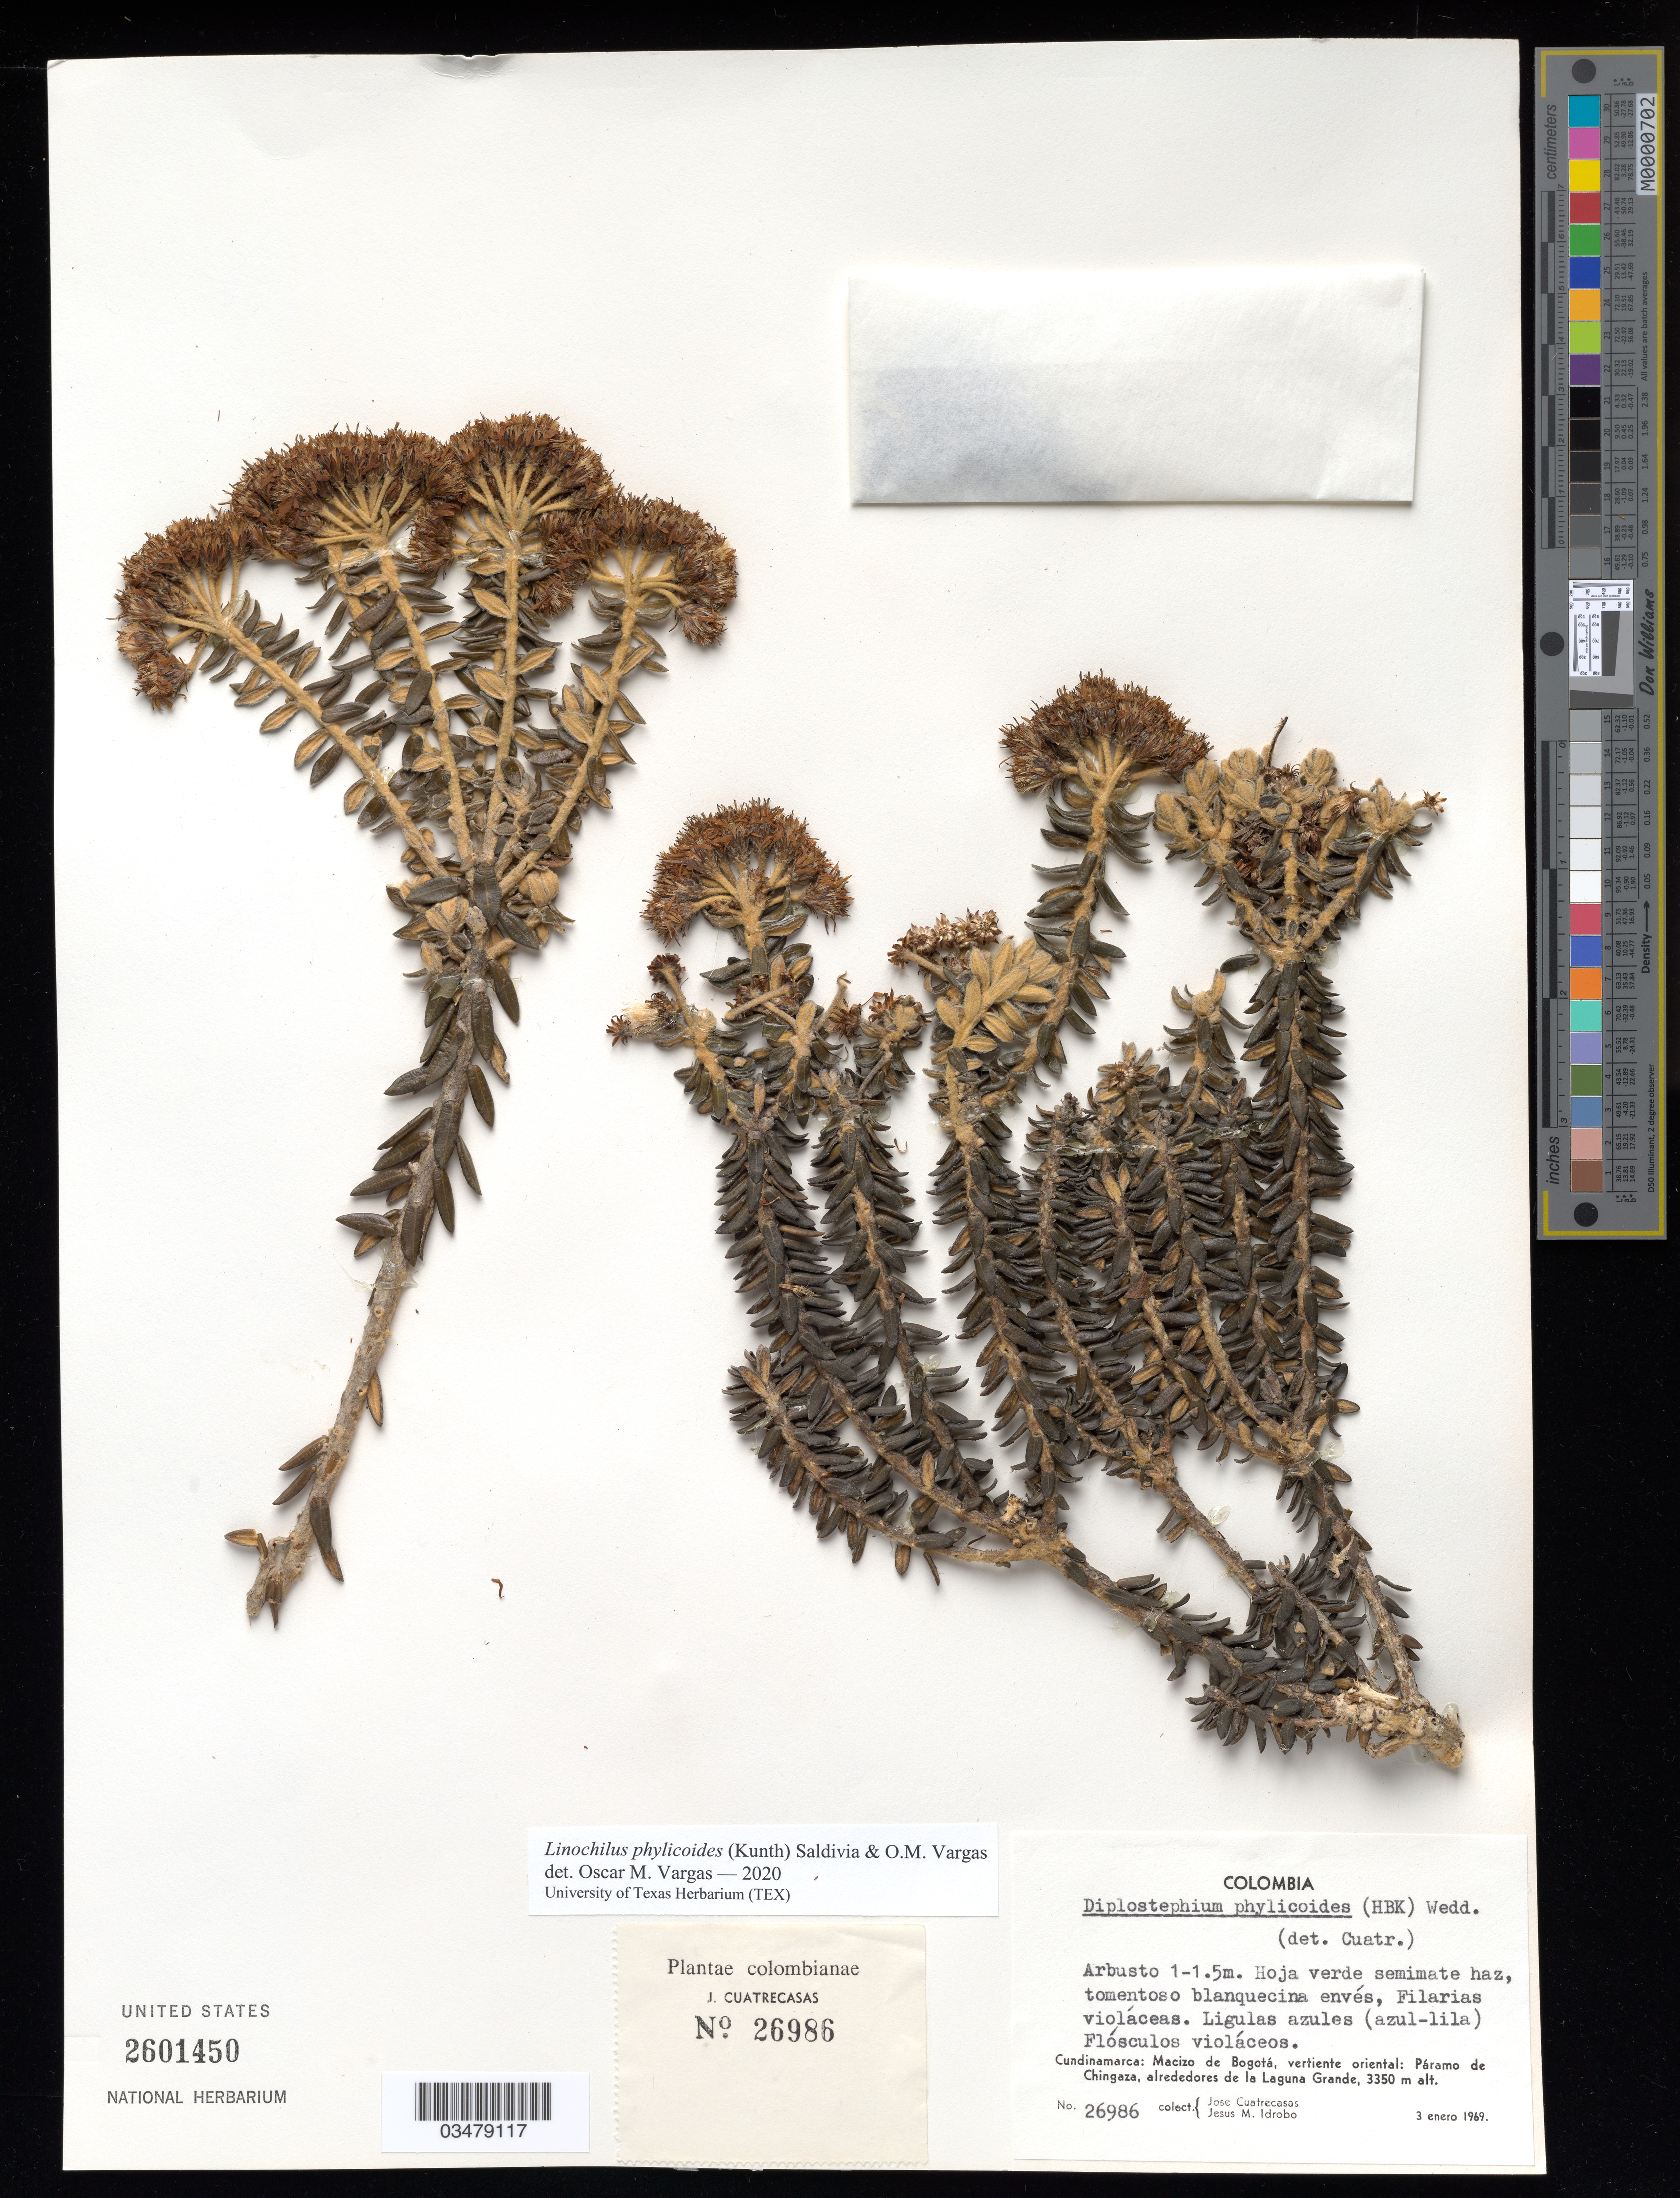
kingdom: Plantae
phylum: Tracheophyta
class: Magnoliopsida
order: Asterales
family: Asteraceae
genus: Linochilus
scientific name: Linochilus phylicoides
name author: (Kunth) Saldivia & O.M. Vargas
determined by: Vargas, Oscar M.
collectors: J. Cuatrecasas & J. M. Idrobo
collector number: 26986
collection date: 1969-01-03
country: Colombia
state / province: Cundinamarca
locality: Macizo de Bogotá, vertiente oriental: Páramo de Chingaza, alrededores de la Laguna Grande.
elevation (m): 3350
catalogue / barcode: US 2601450